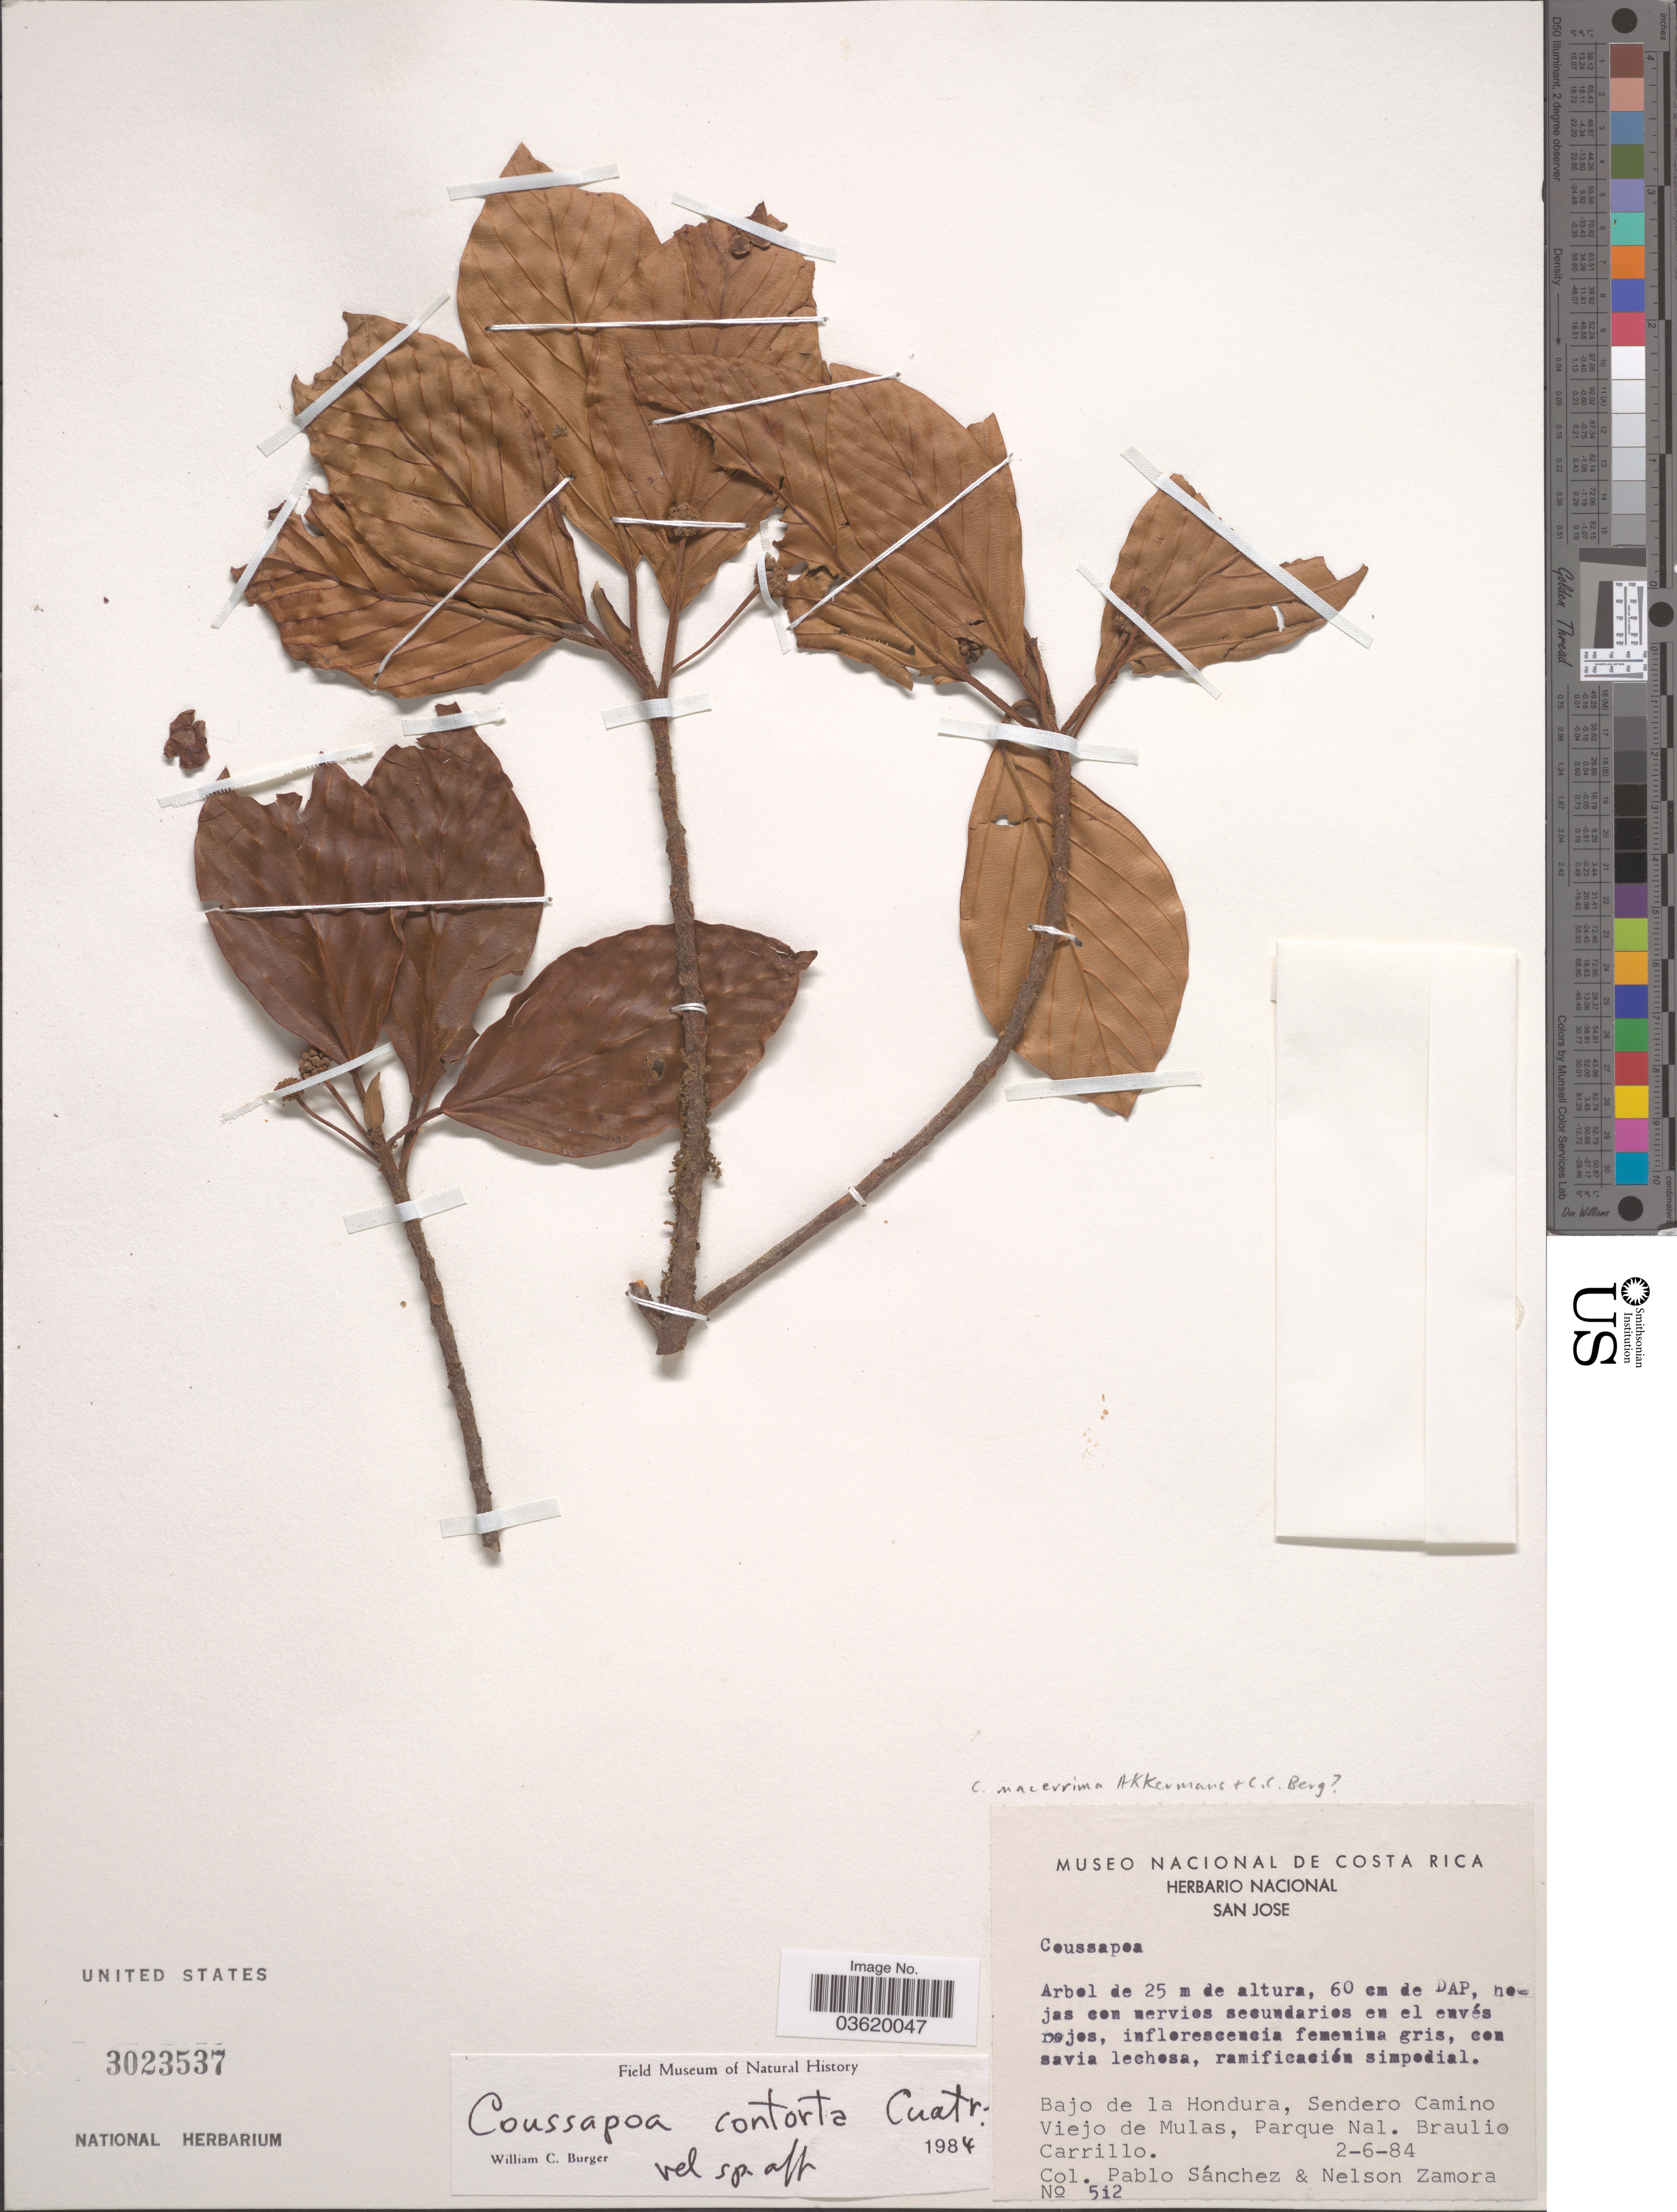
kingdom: Plantae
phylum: Tracheophyta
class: Magnoliopsida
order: Rosales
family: Urticaceae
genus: Coussapoa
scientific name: Coussapoa macerrima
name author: Standl. & L.O. Williams ex Akkermans & C.C. Berg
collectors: P. Sánchez & N. Zamora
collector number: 5i2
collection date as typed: Transcribed d/m/y: 2/6/84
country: Costa Rica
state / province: San José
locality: Bajo de la Hondura, Sendero Camino Viejo de Mulas, Parque Nal. Braulio Carrillo.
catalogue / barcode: US 3023537